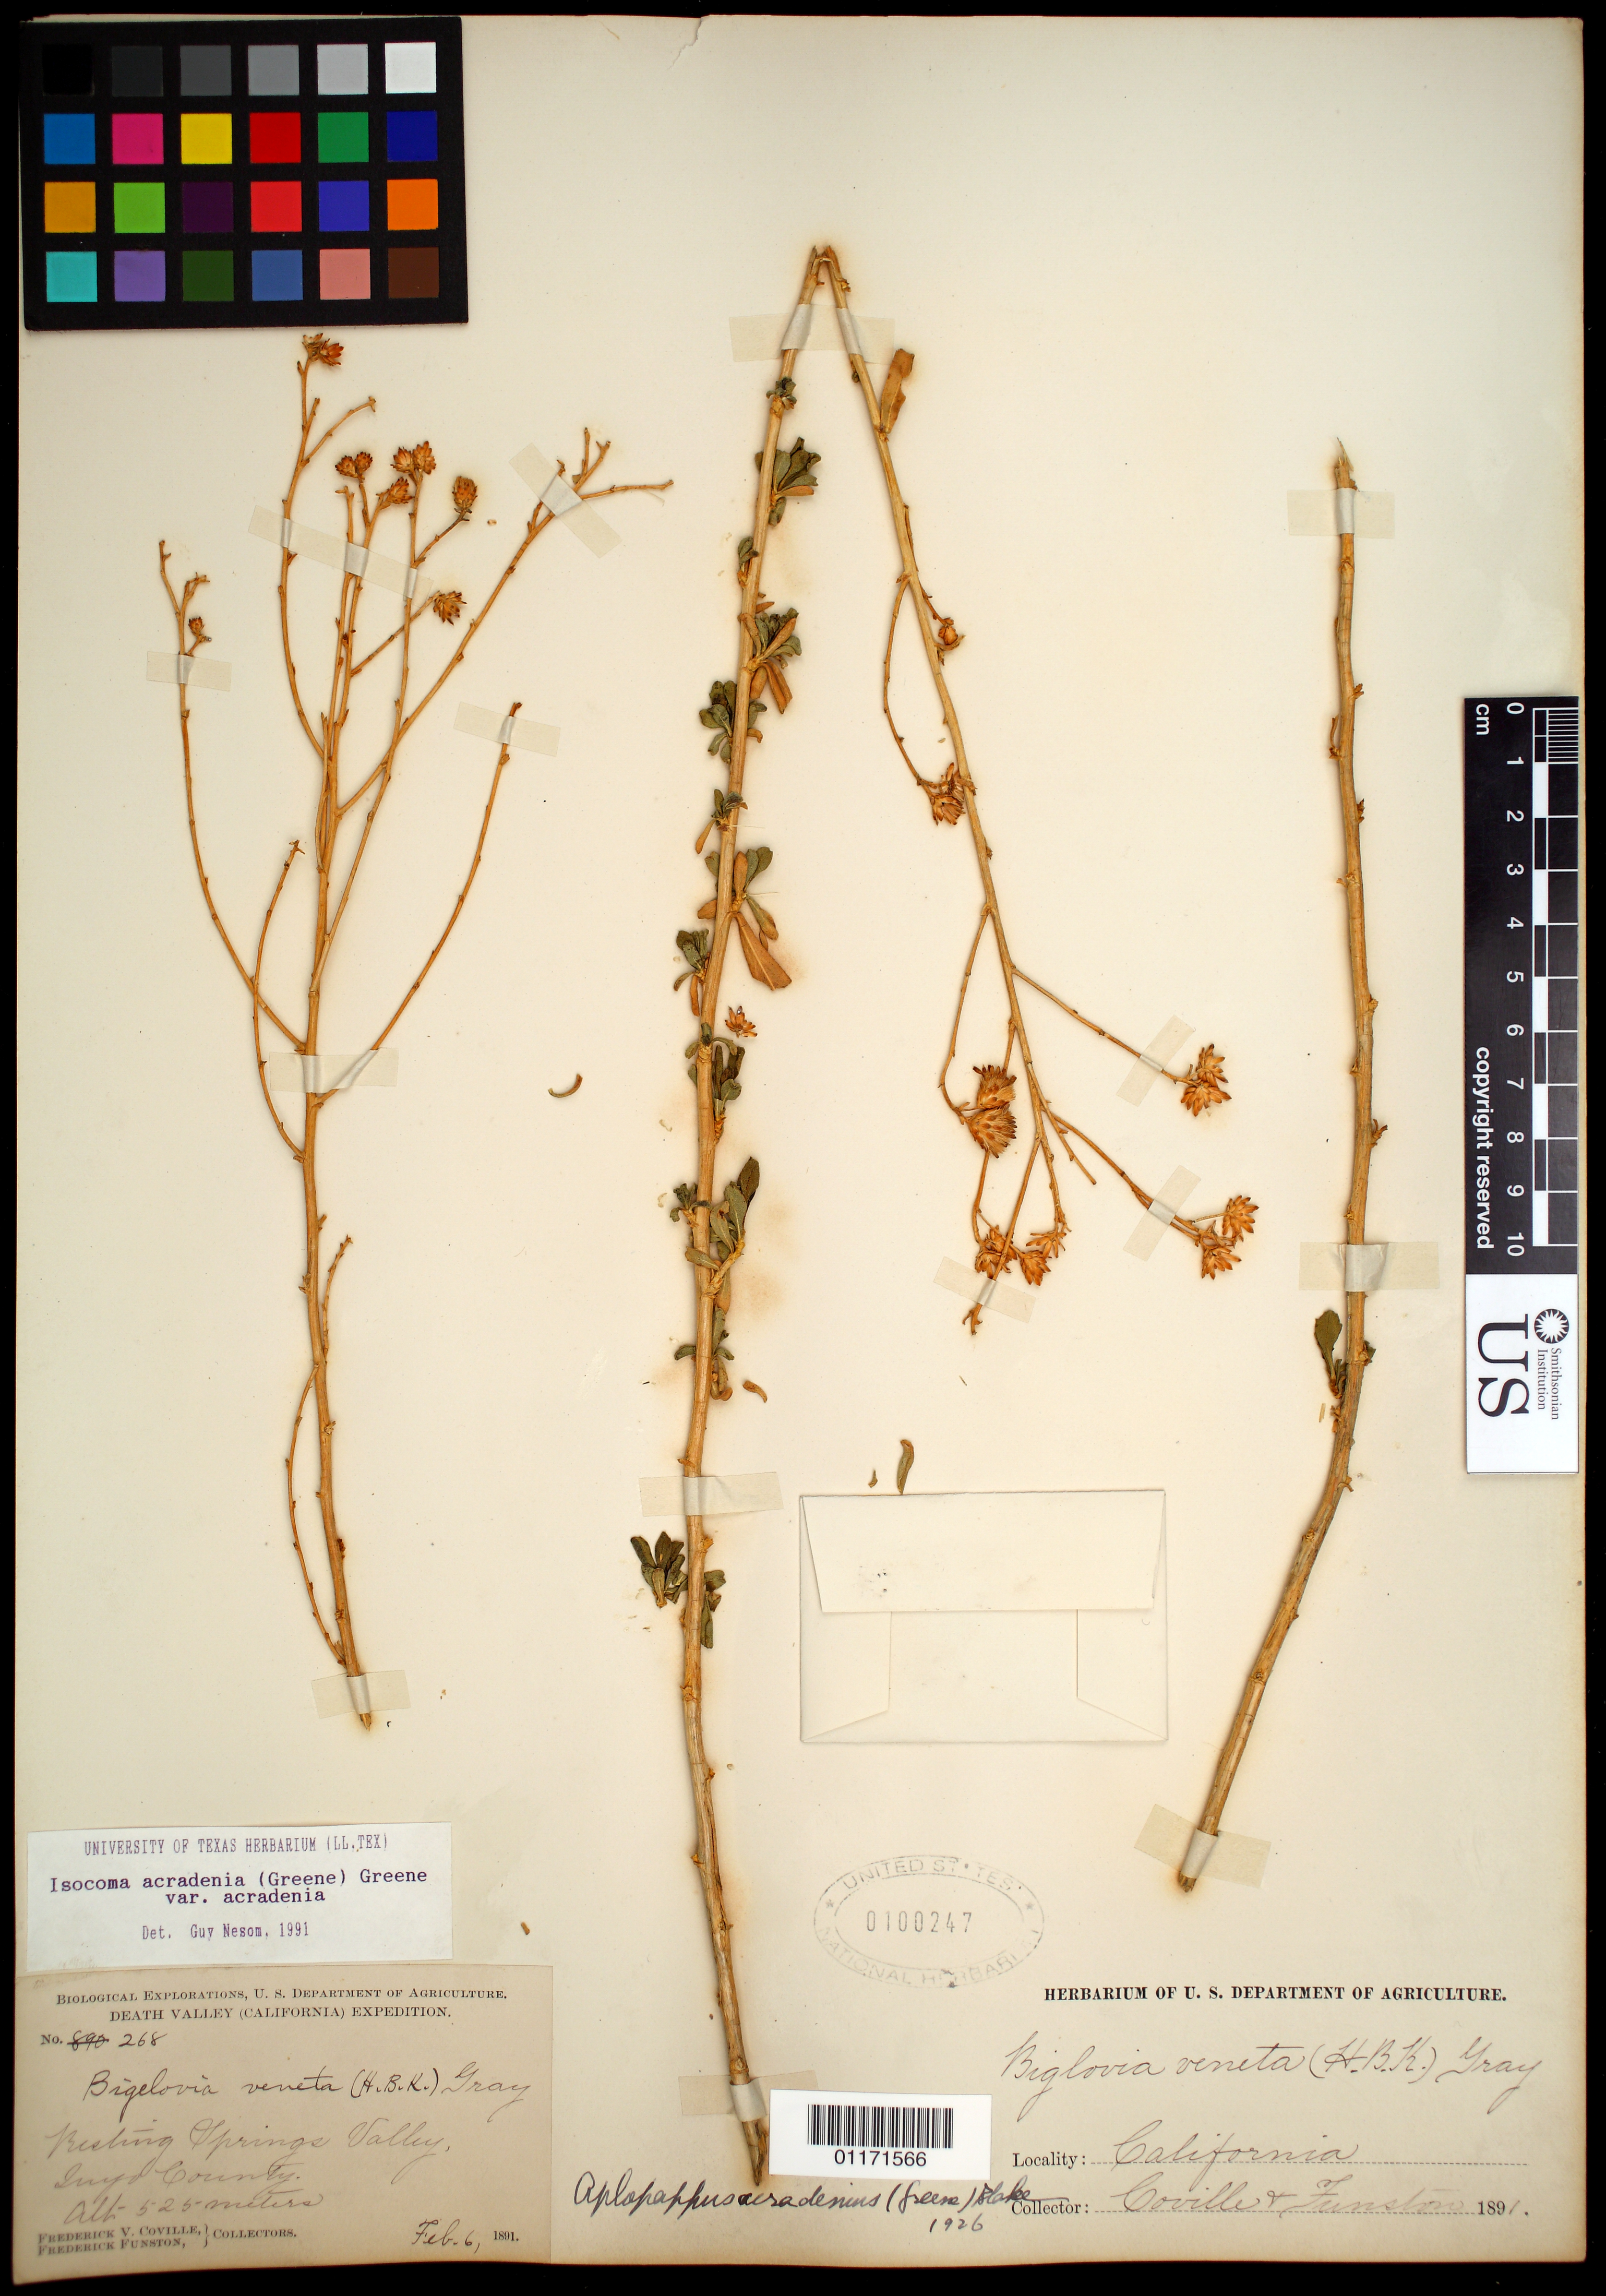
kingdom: Plantae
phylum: Tracheophyta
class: Magnoliopsida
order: Asterales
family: Asteraceae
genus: Isocoma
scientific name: Isocoma acradenia var. acradenia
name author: (Greene) Greene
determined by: Urbatsch, Lowell E., Curator (LSU), Louisiana State University (UNITED STATES)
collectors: F. V. Coville & F. Funston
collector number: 268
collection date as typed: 6 Feb 1891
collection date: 1891-02-06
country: United States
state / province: California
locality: Besting Springs Valley.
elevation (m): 525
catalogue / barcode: US 100247